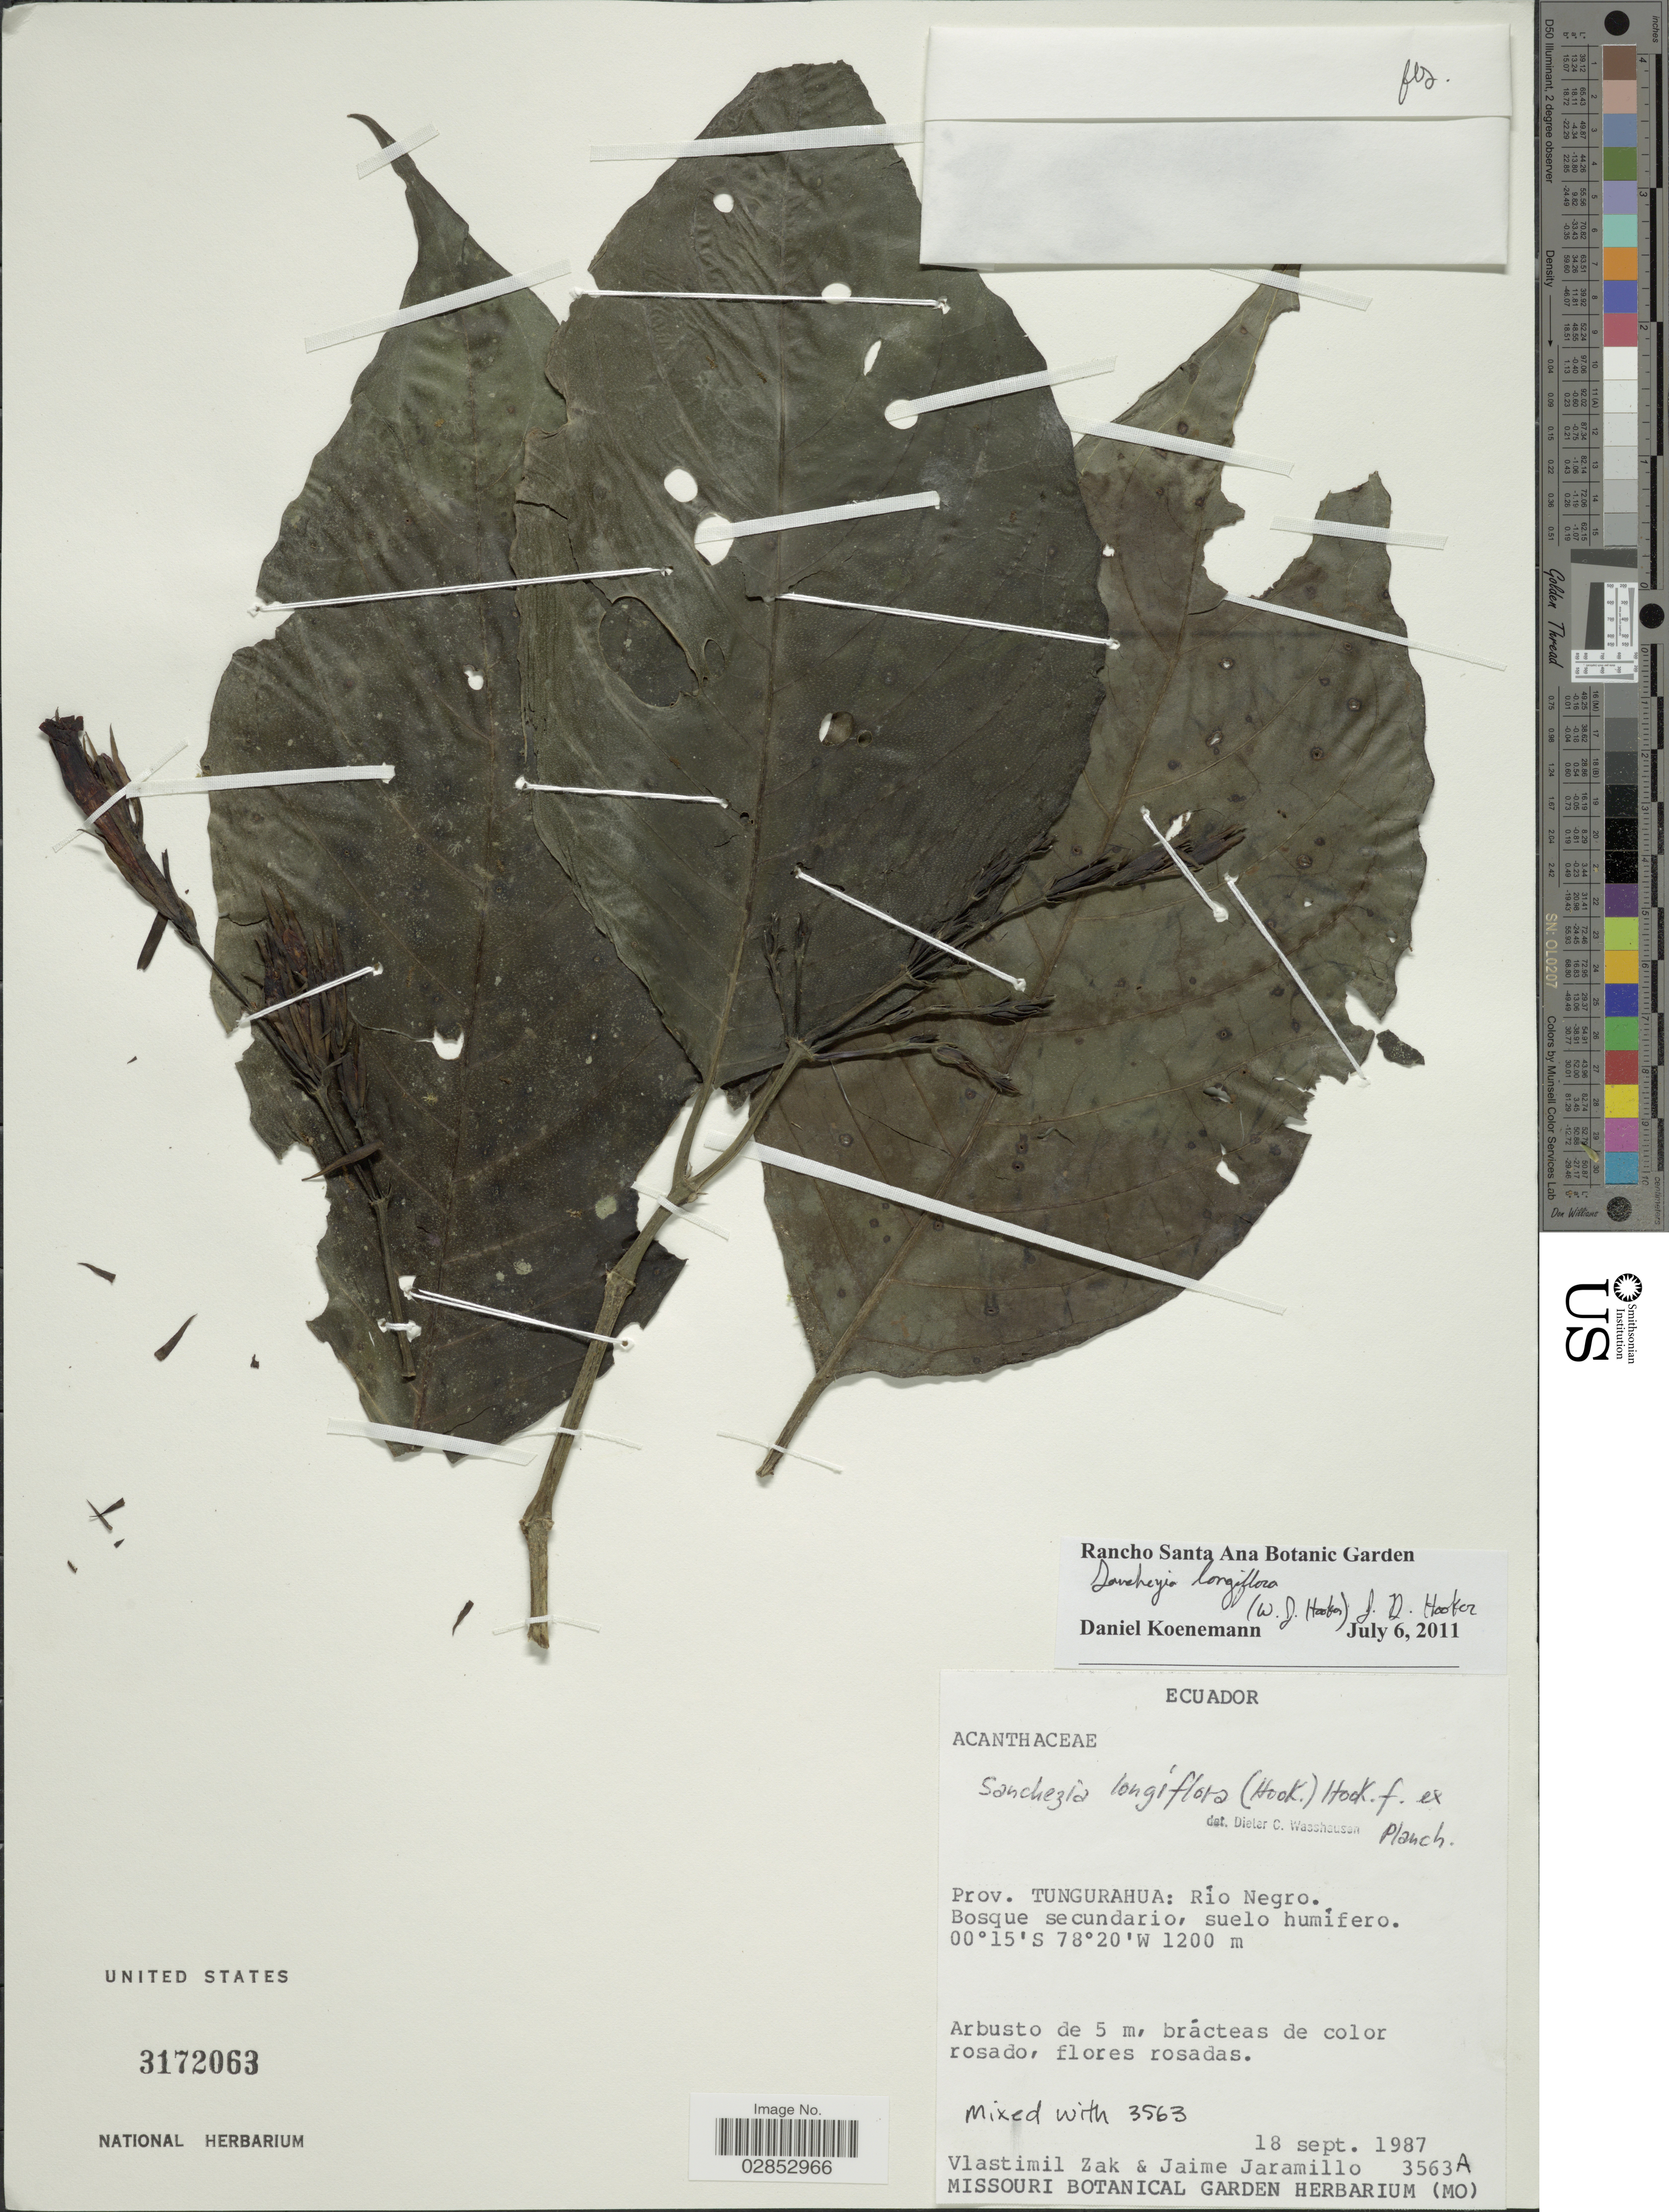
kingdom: Plantae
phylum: Tracheophyta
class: Magnoliopsida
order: Lamiales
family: Acanthaceae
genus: Sanchezia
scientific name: Sanchezia longiflora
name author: (Hook. f.) Hook. f. ex Planch.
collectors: V. Zak & J. Jaramillo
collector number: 3563A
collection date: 1987-09-18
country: Ecuador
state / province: Tungurahua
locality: Rio Negro.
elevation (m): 1200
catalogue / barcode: US 3172063